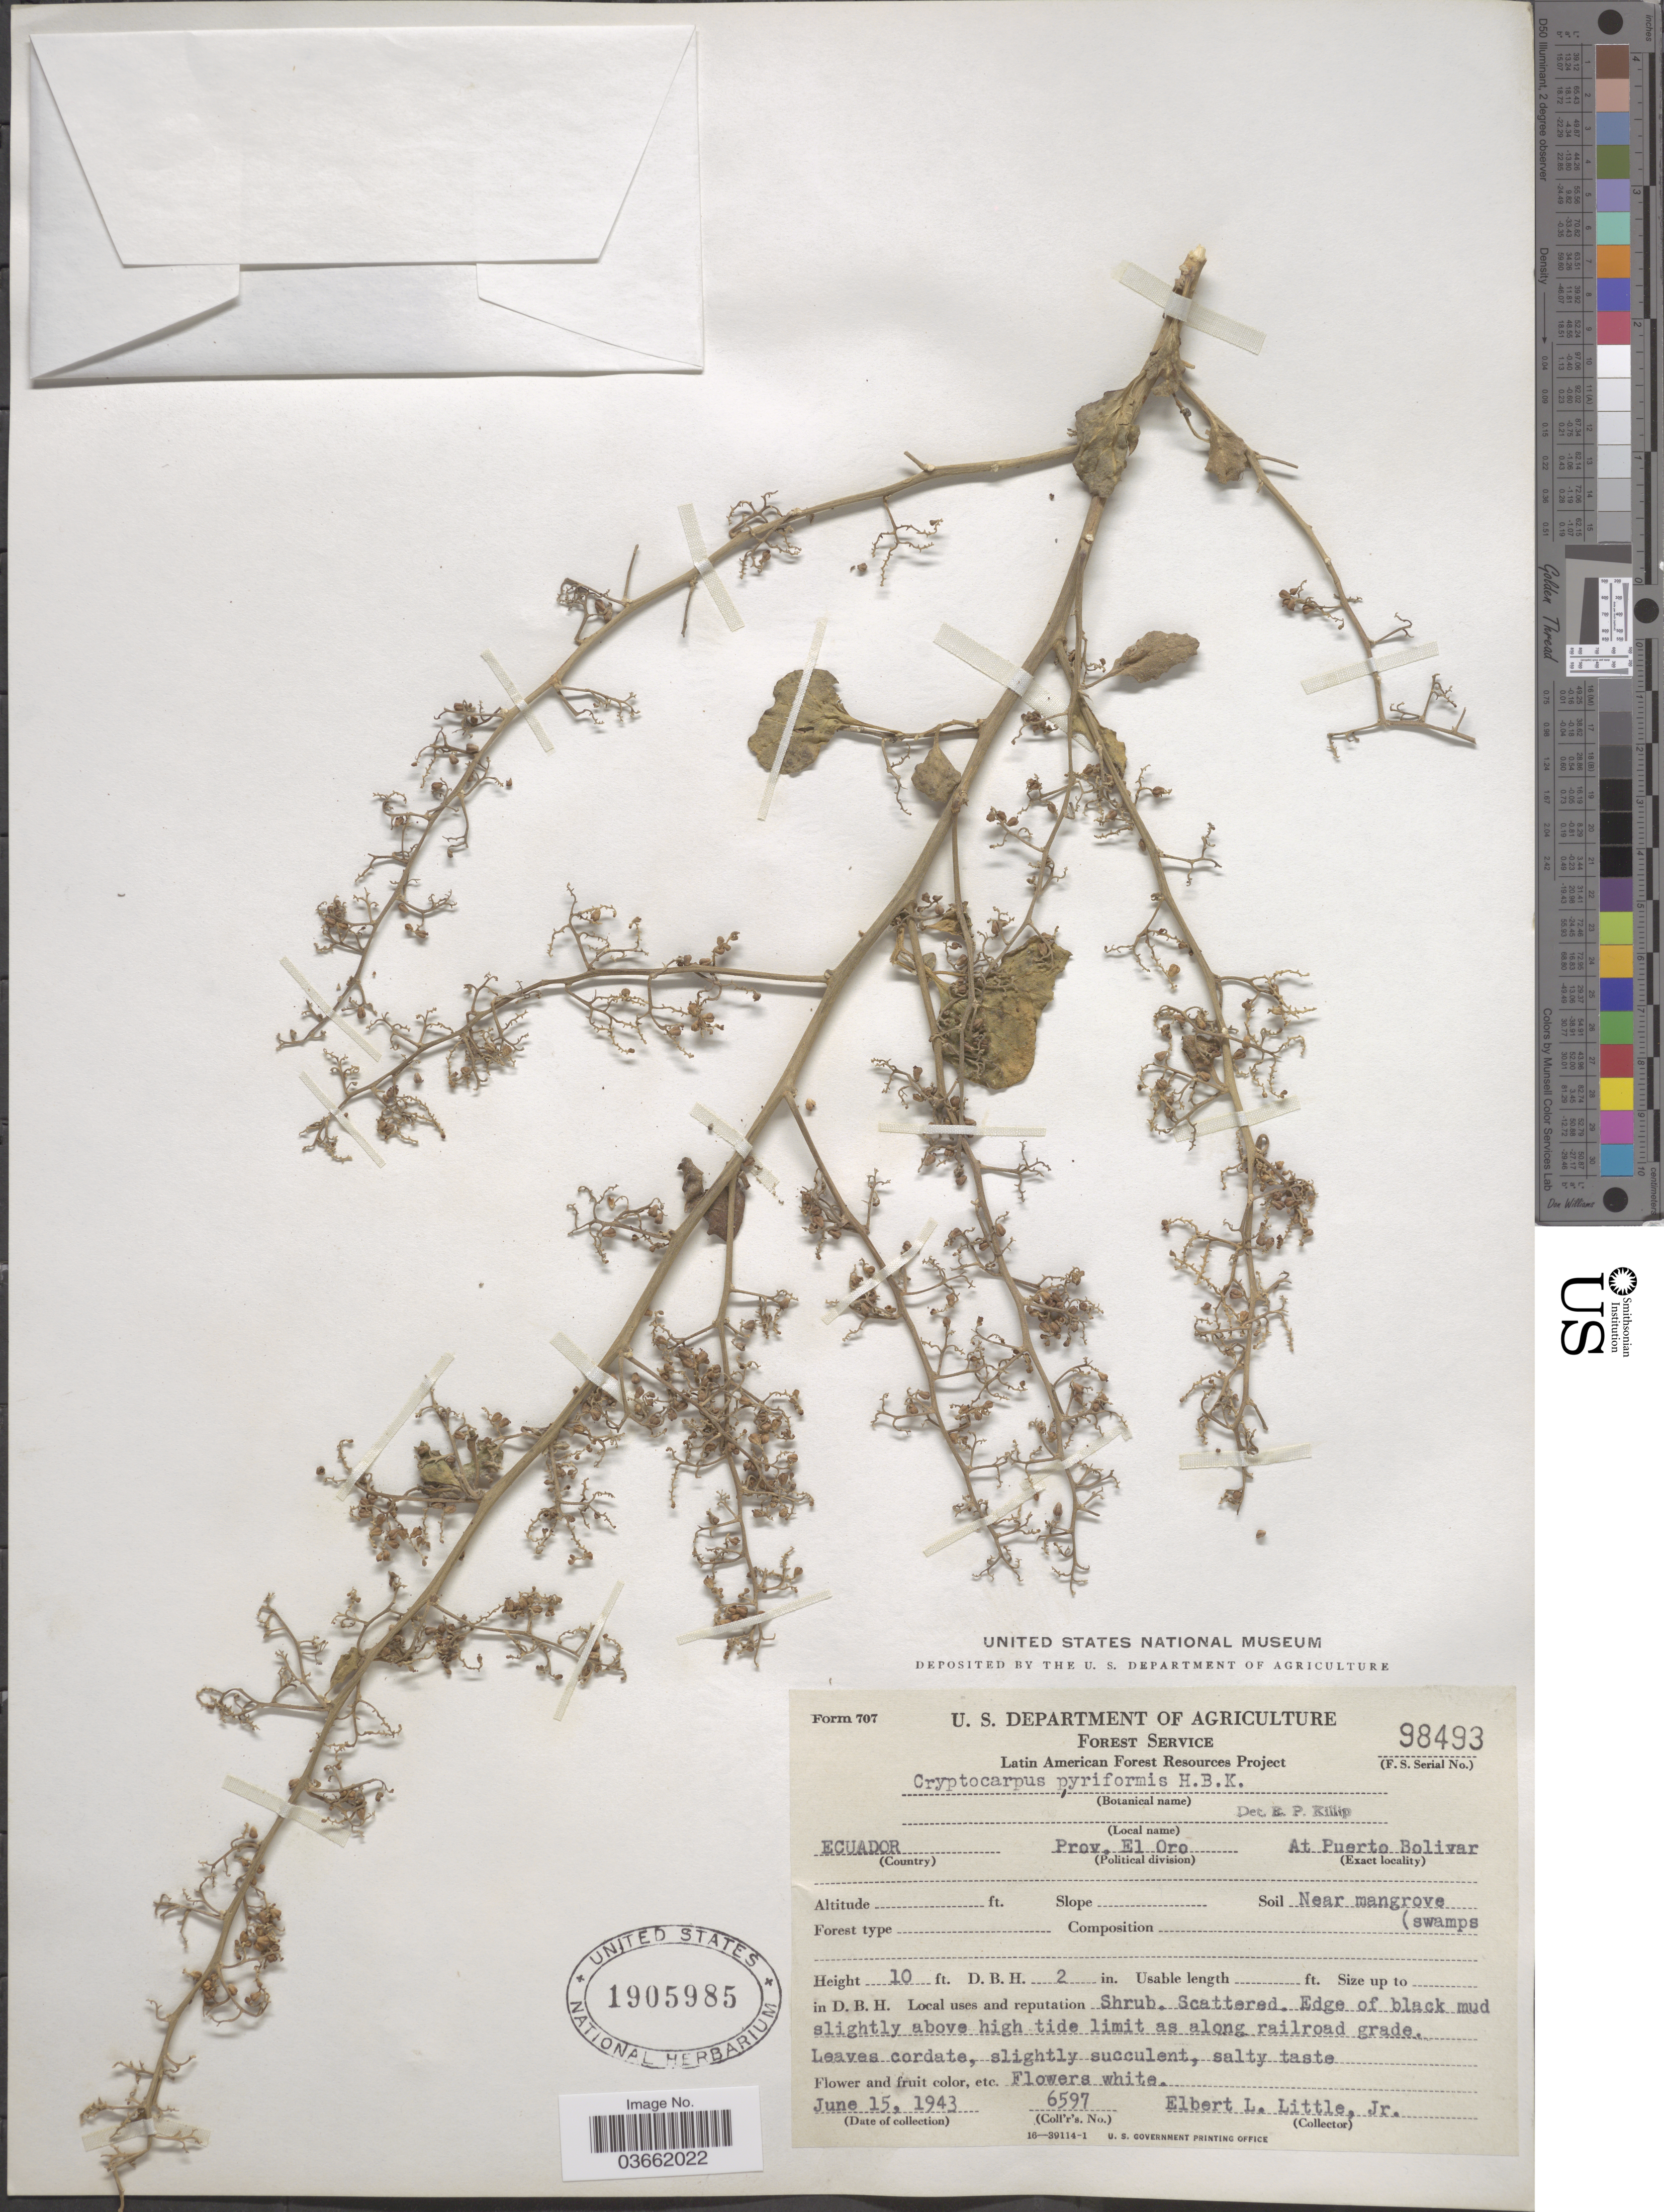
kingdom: Plantae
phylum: Tracheophyta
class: Magnoliopsida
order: Caryophyllales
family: Nyctaginaceae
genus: Cryptocarpus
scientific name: Cryptocarpus pyriformis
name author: Kunth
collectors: E. L. Little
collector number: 6597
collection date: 1943-06-15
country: Ecuador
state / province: El Oro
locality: At Puerto Bolivar. Near manngrove swamps.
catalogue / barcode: US 1905985